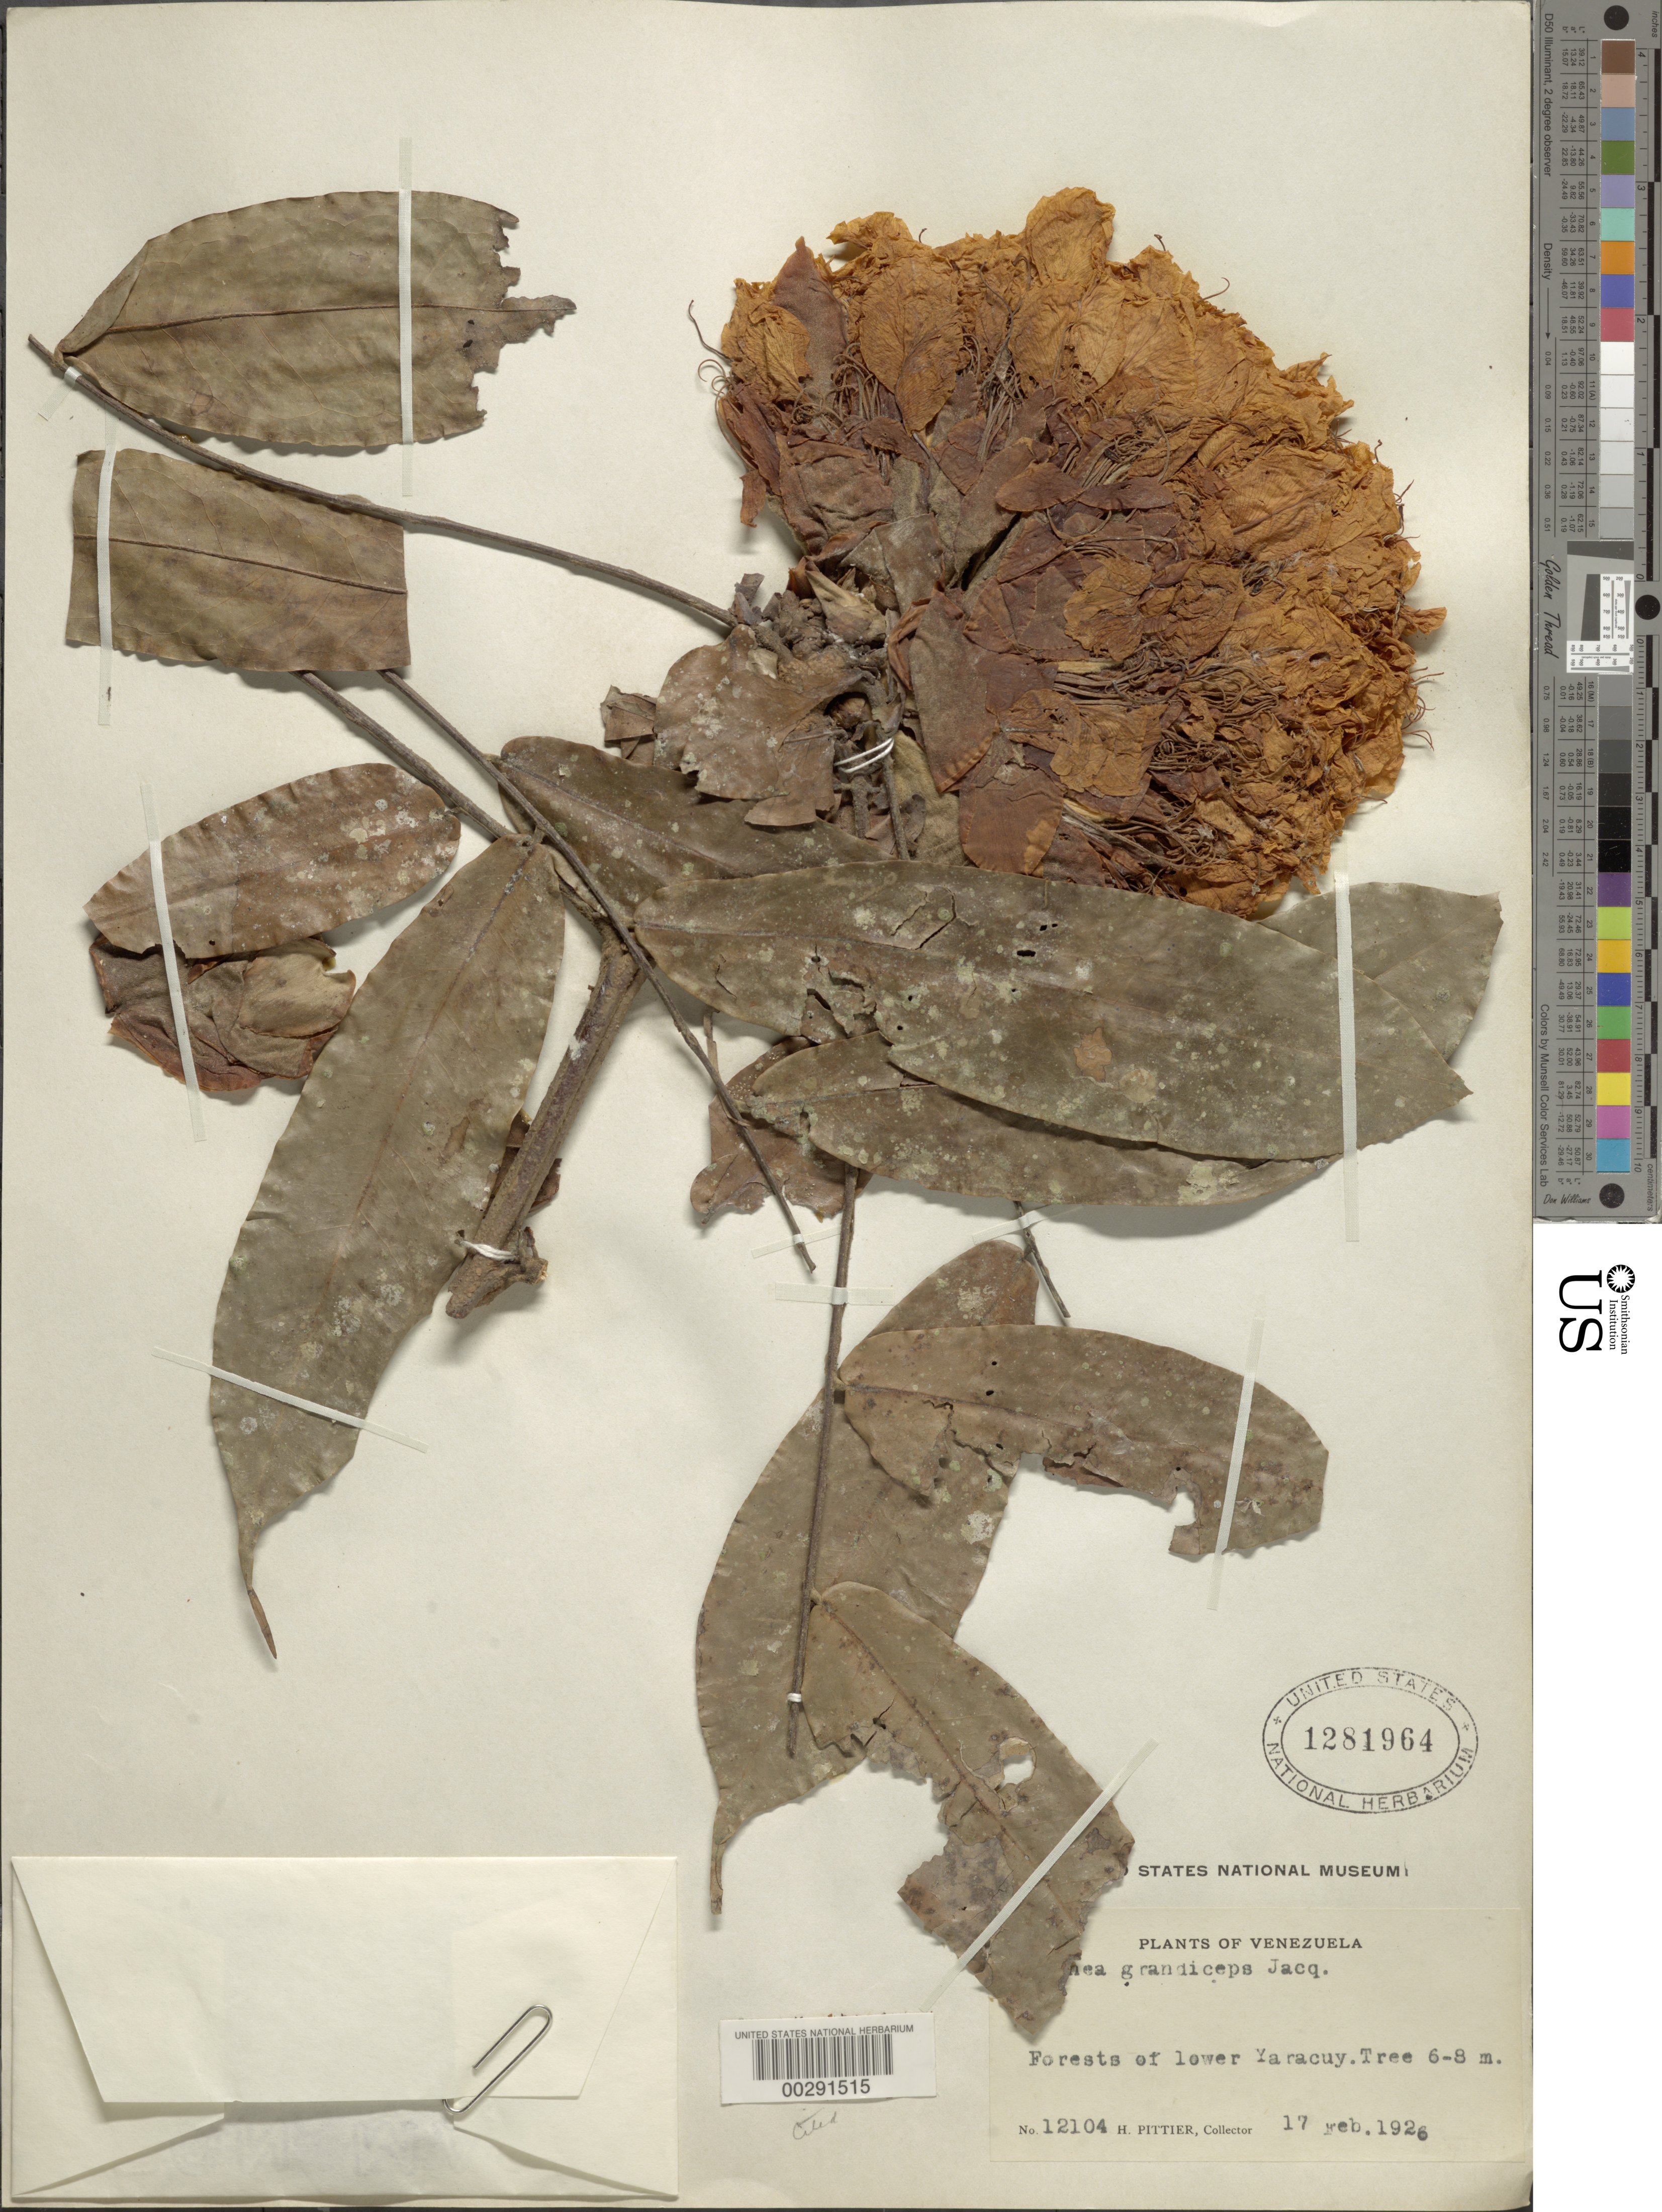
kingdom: Plantae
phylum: Tracheophyta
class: Magnoliopsida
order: Fabales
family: Fabaceae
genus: Brownea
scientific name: Brownea grandiceps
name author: Jacq.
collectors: H. F. Pittier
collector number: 12104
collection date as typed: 17 Feb 1926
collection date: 1926-02-17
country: Venezuela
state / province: Yaracuy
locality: Lower Yaracuy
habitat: Forests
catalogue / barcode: US 1281964